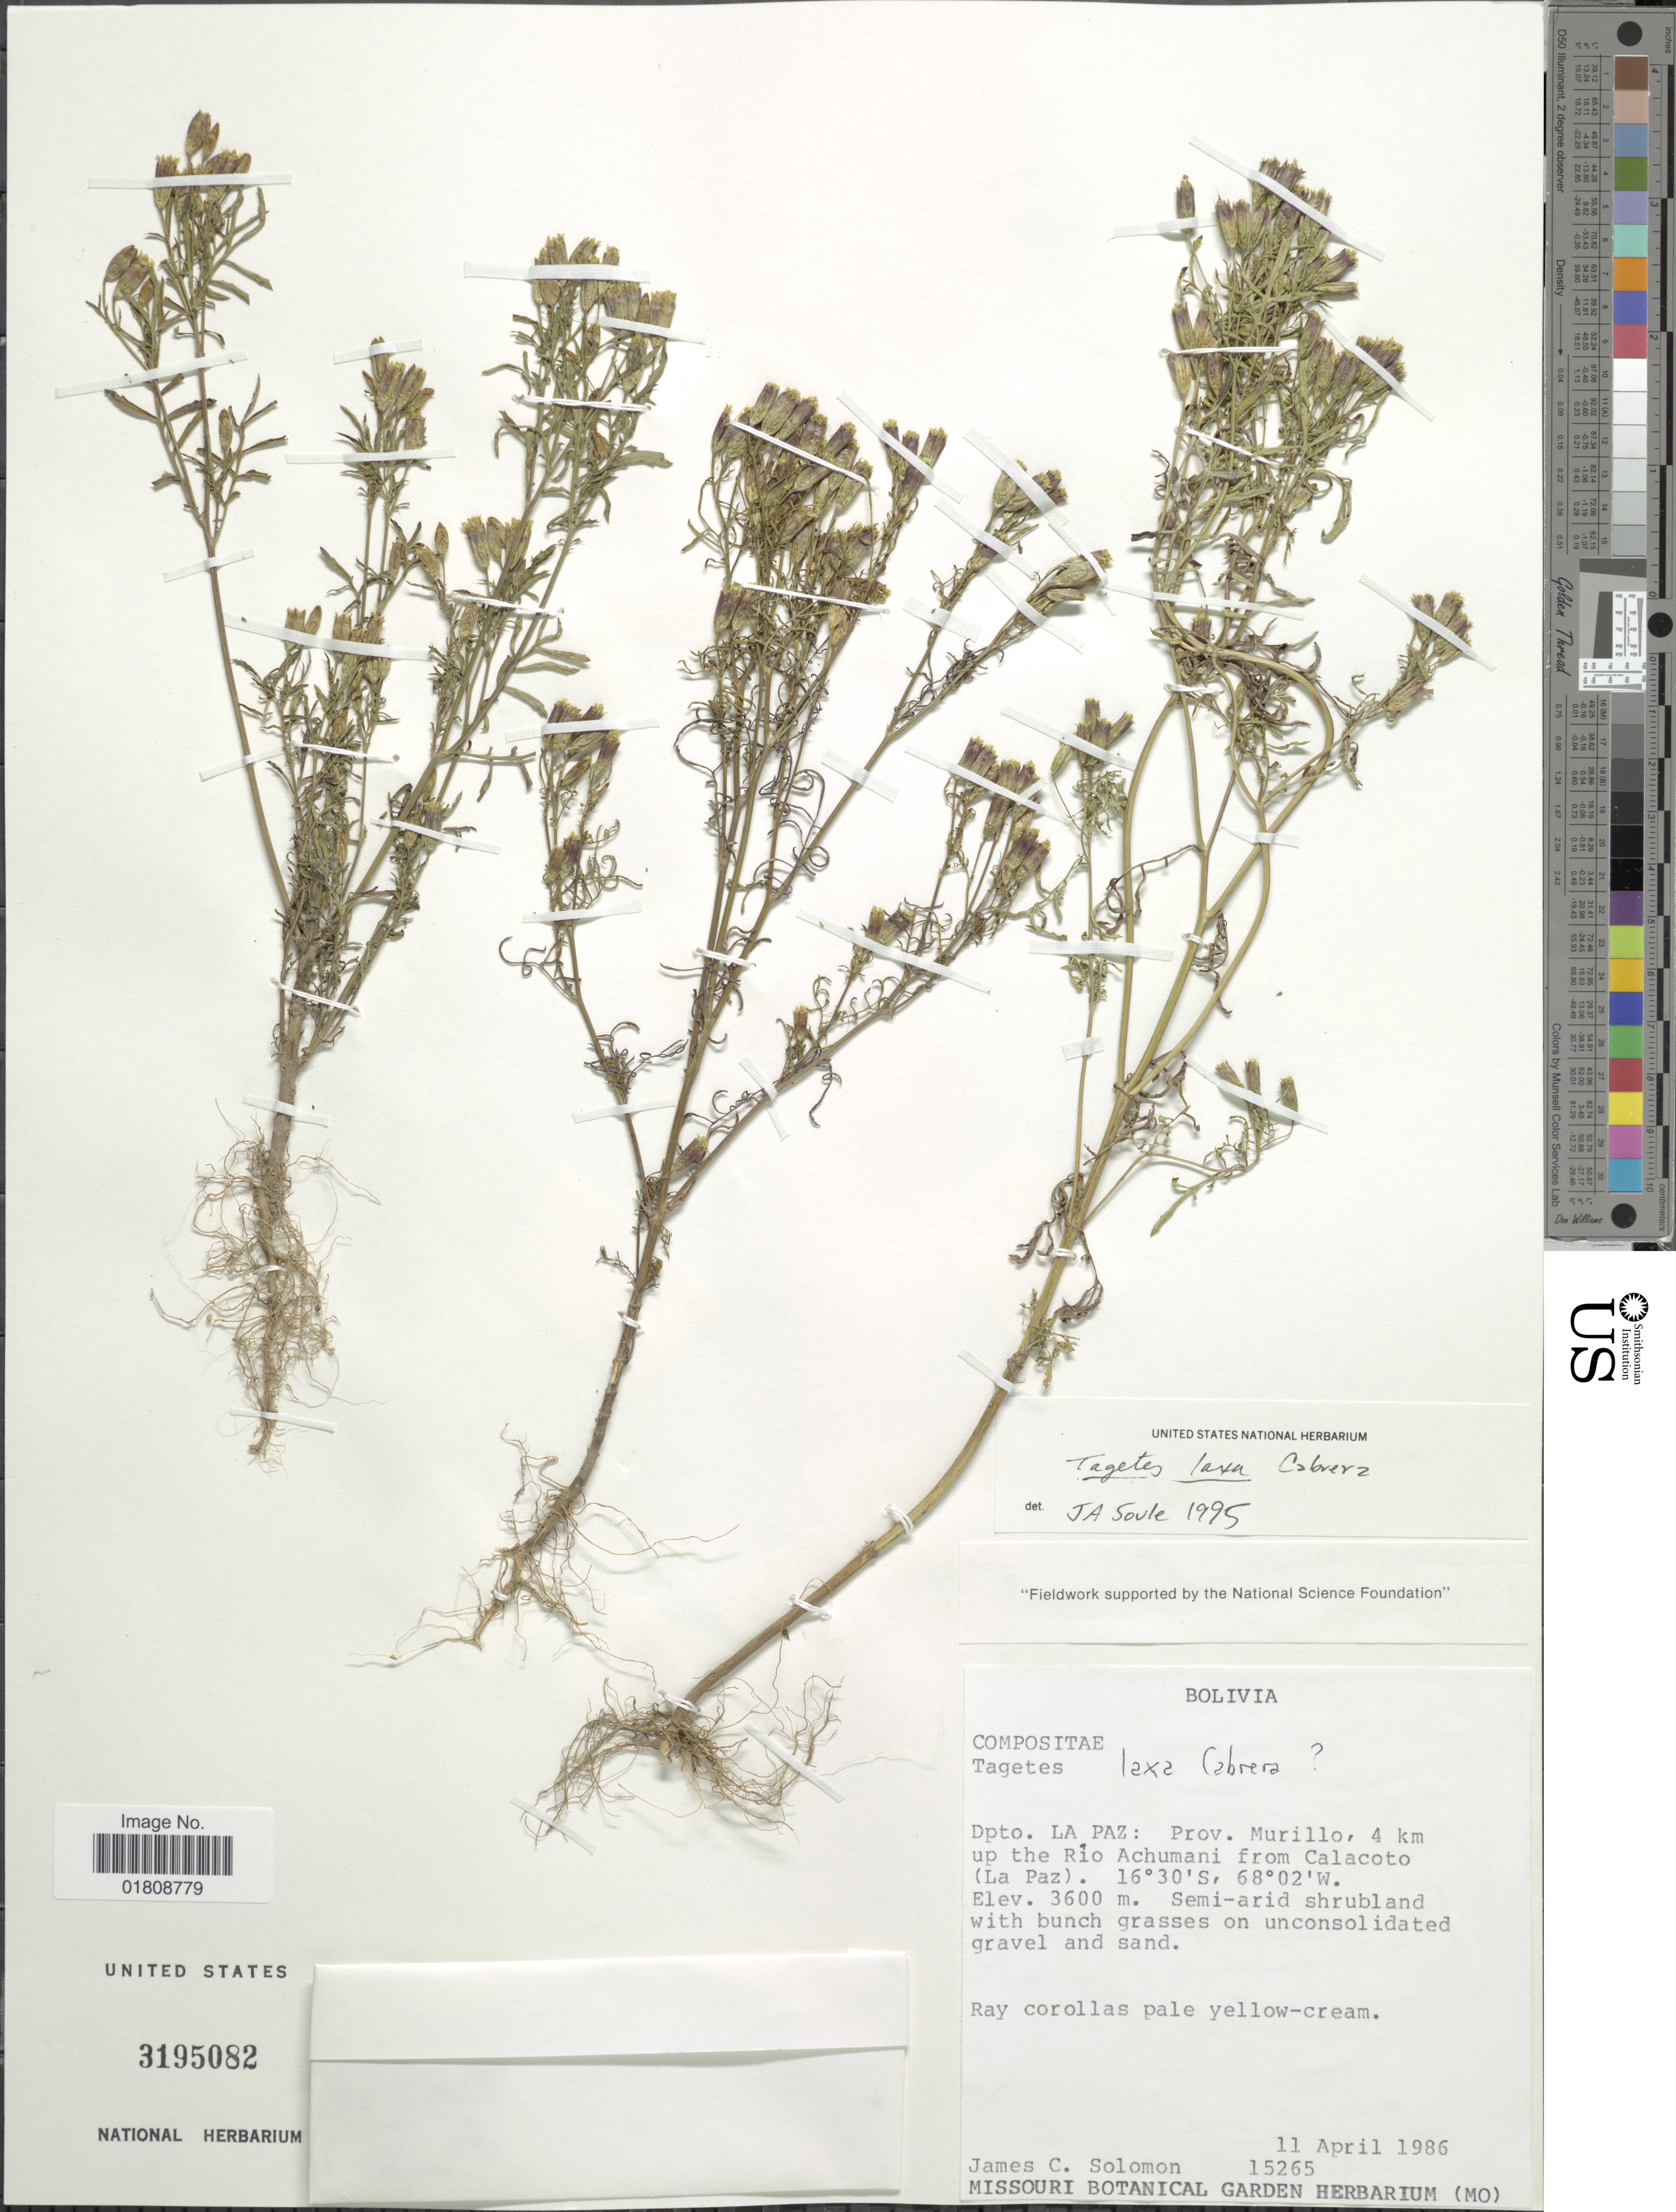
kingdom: Plantae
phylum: Tracheophyta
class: Magnoliopsida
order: Asterales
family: Asteraceae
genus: Tagetes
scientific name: Tagetes laxa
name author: Caberra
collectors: J. C. Solomon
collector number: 15265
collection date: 1986-04-11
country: Bolivia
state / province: La Paz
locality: Prov. Murillo, 4 km up the Rio Achumani from Calacoto (La Paz)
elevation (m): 3600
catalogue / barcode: US 3195082